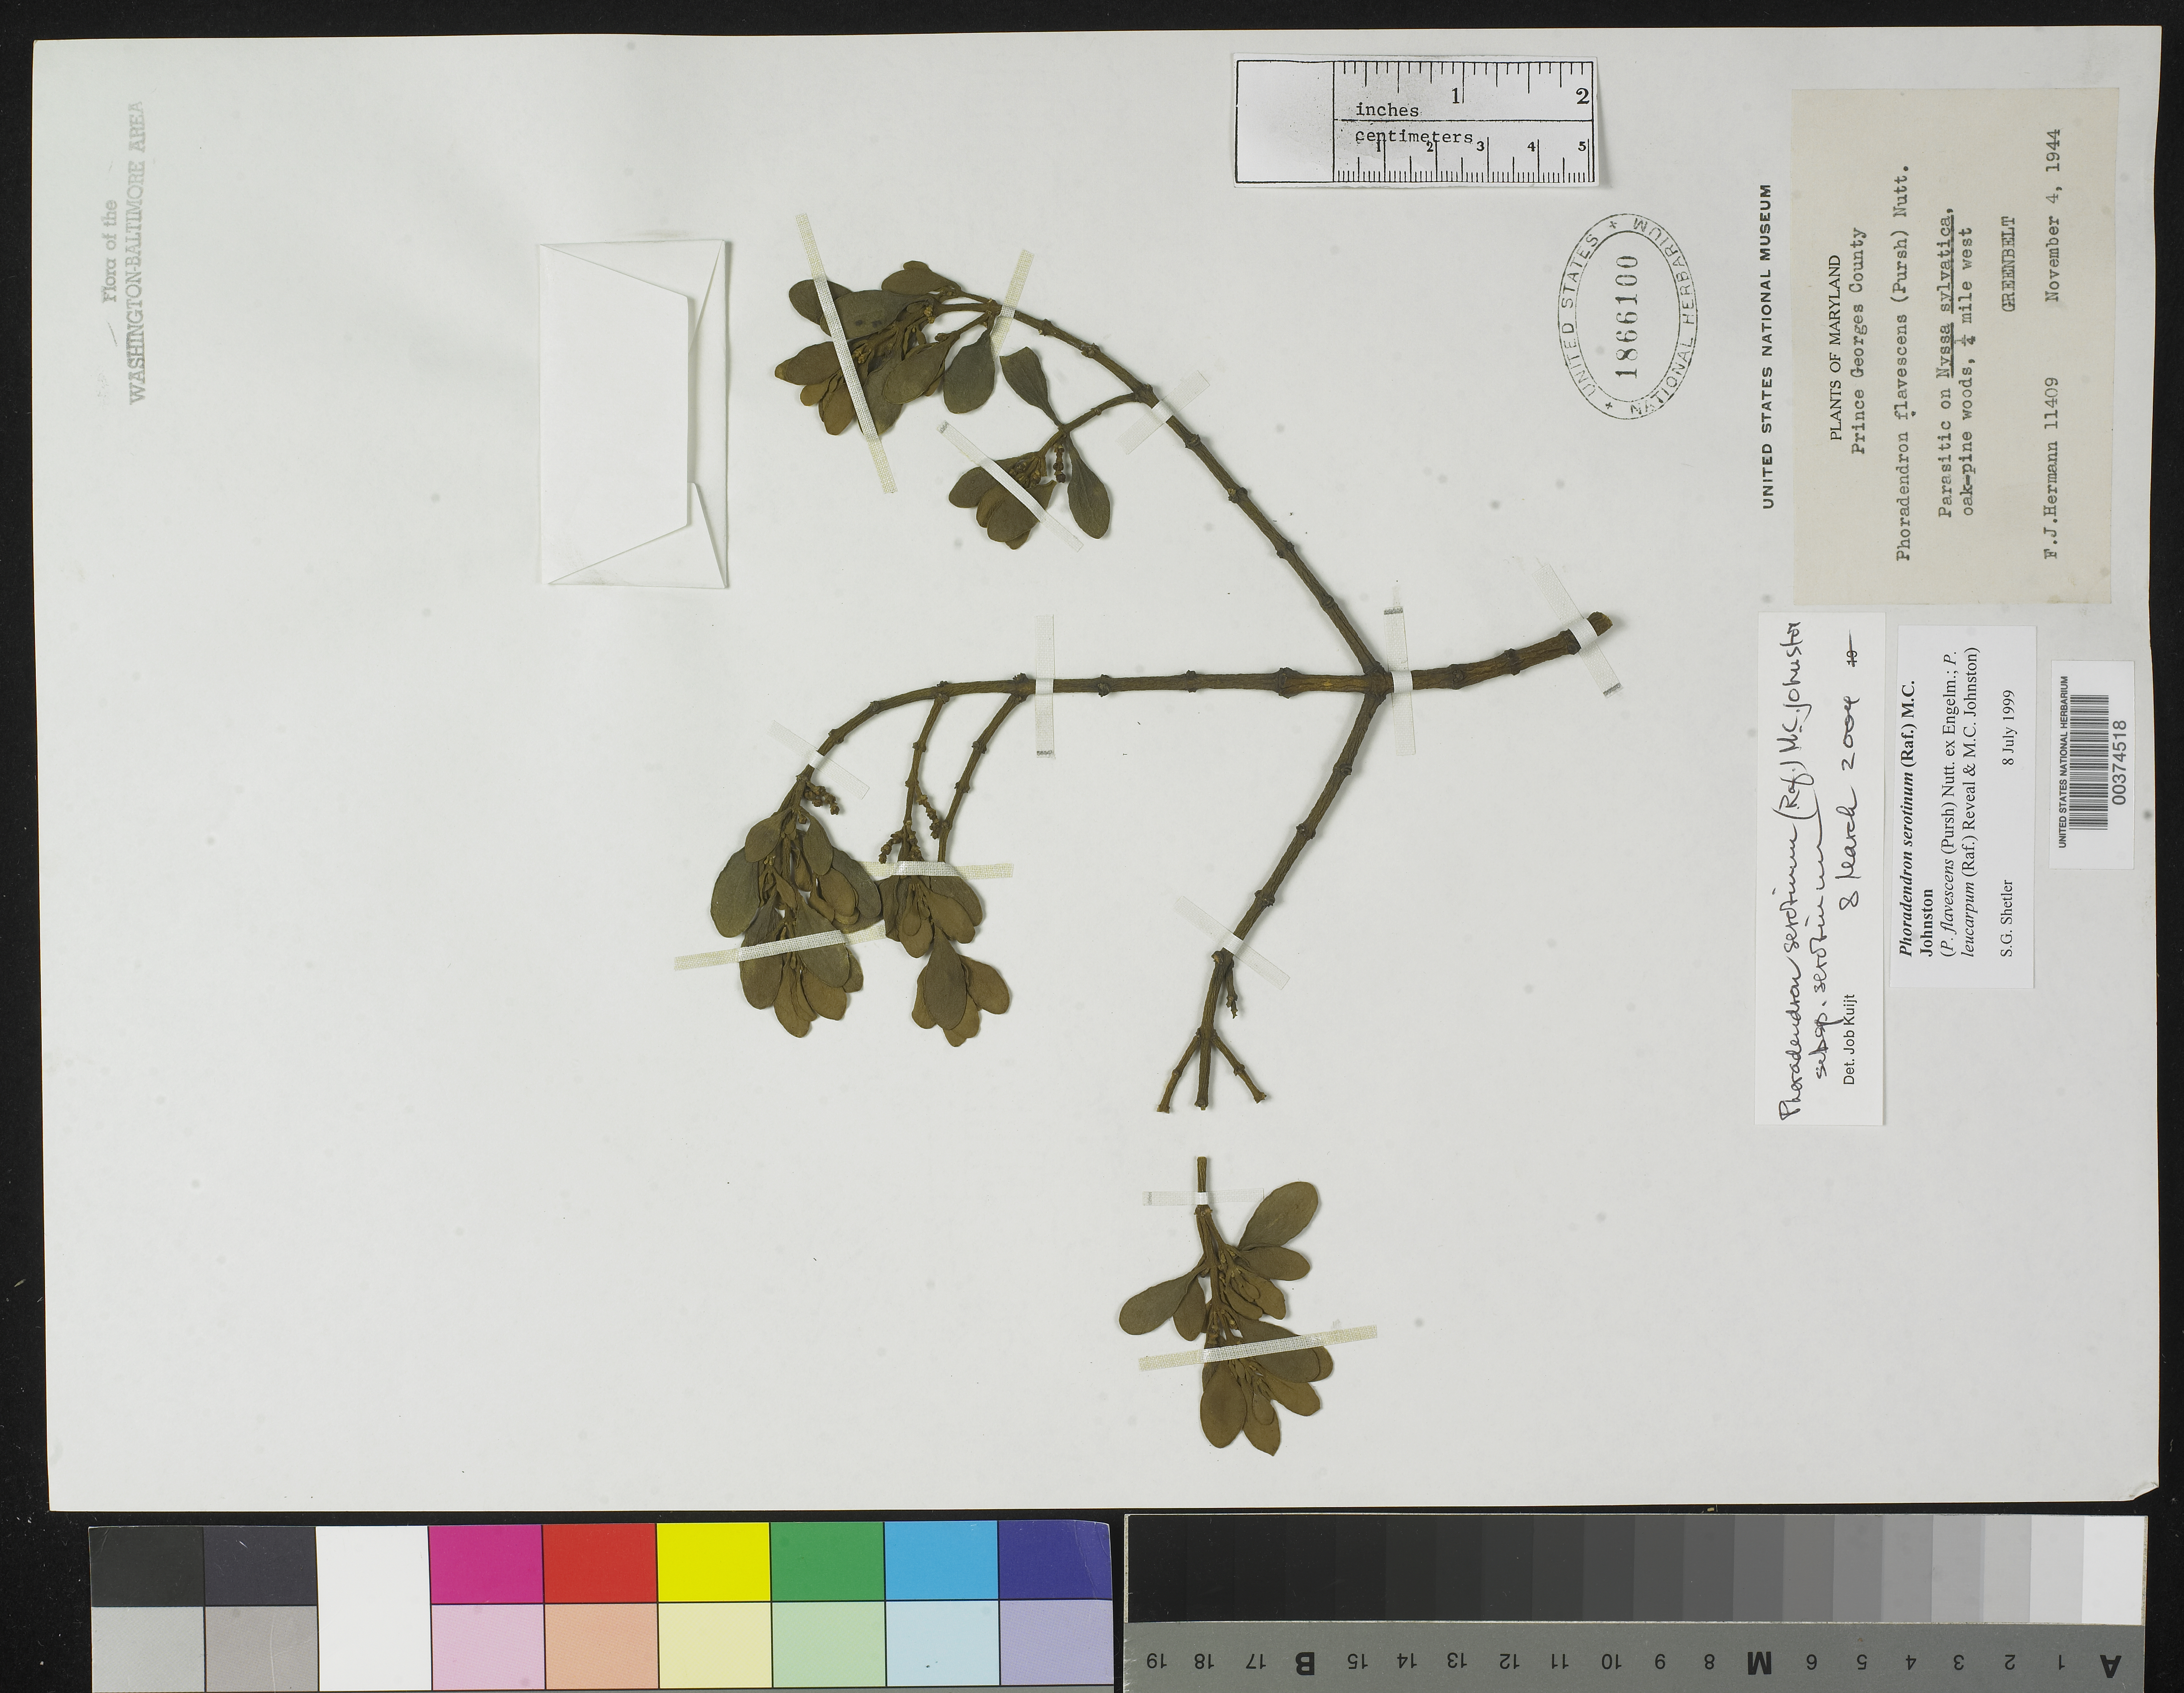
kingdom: Plantae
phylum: Tracheophyta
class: Magnoliopsida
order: Santalales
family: Viscaceae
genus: Phoradendron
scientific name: Phoradendron serotinum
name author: (Raf.) M.C. Johnst.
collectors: F. J. Hermann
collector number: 11409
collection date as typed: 04 Nov 1944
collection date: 1944-11-04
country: United States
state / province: Maryland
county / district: Prince George's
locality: West of Greenbelt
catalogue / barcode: US 1866100